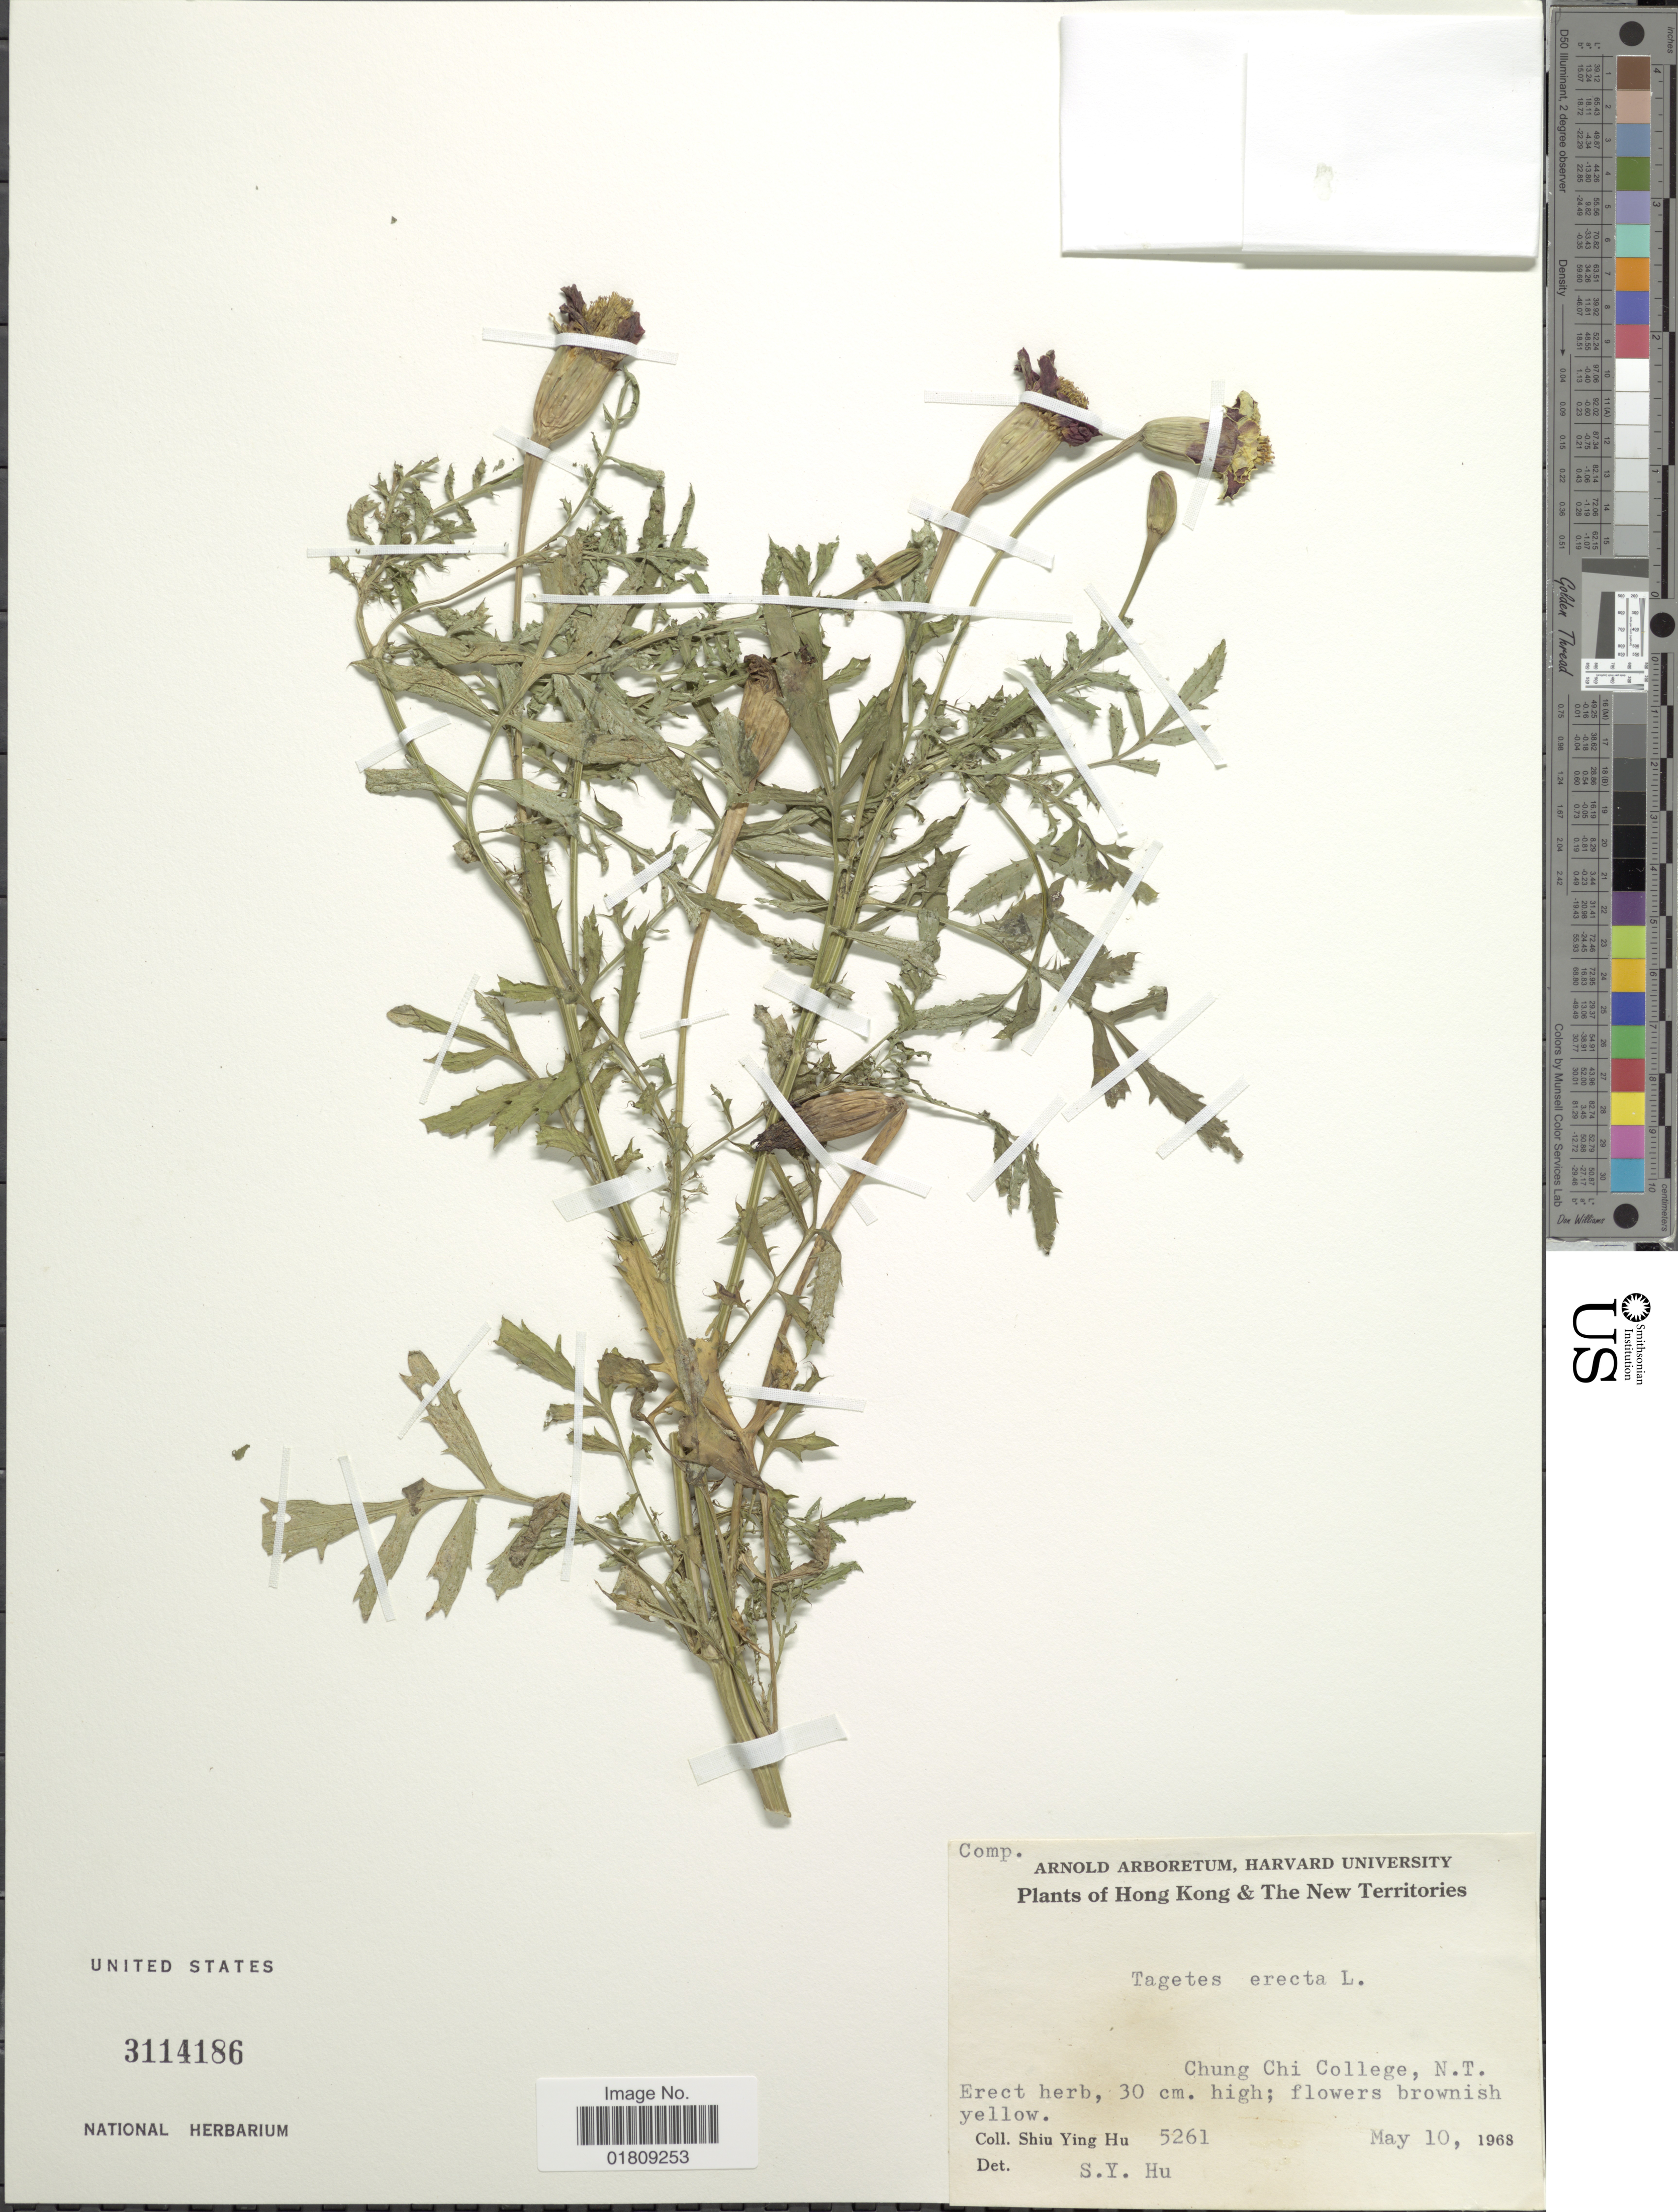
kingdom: Plantae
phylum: Tracheophyta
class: Magnoliopsida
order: Asterales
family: Asteraceae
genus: Tagetes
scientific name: Tagetes patula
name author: L.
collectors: S. Y. Hu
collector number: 5261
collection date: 1968-05-10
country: China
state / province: Hong Kong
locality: The New Territories, Chung Chi College, N. T.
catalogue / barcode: US 3114186